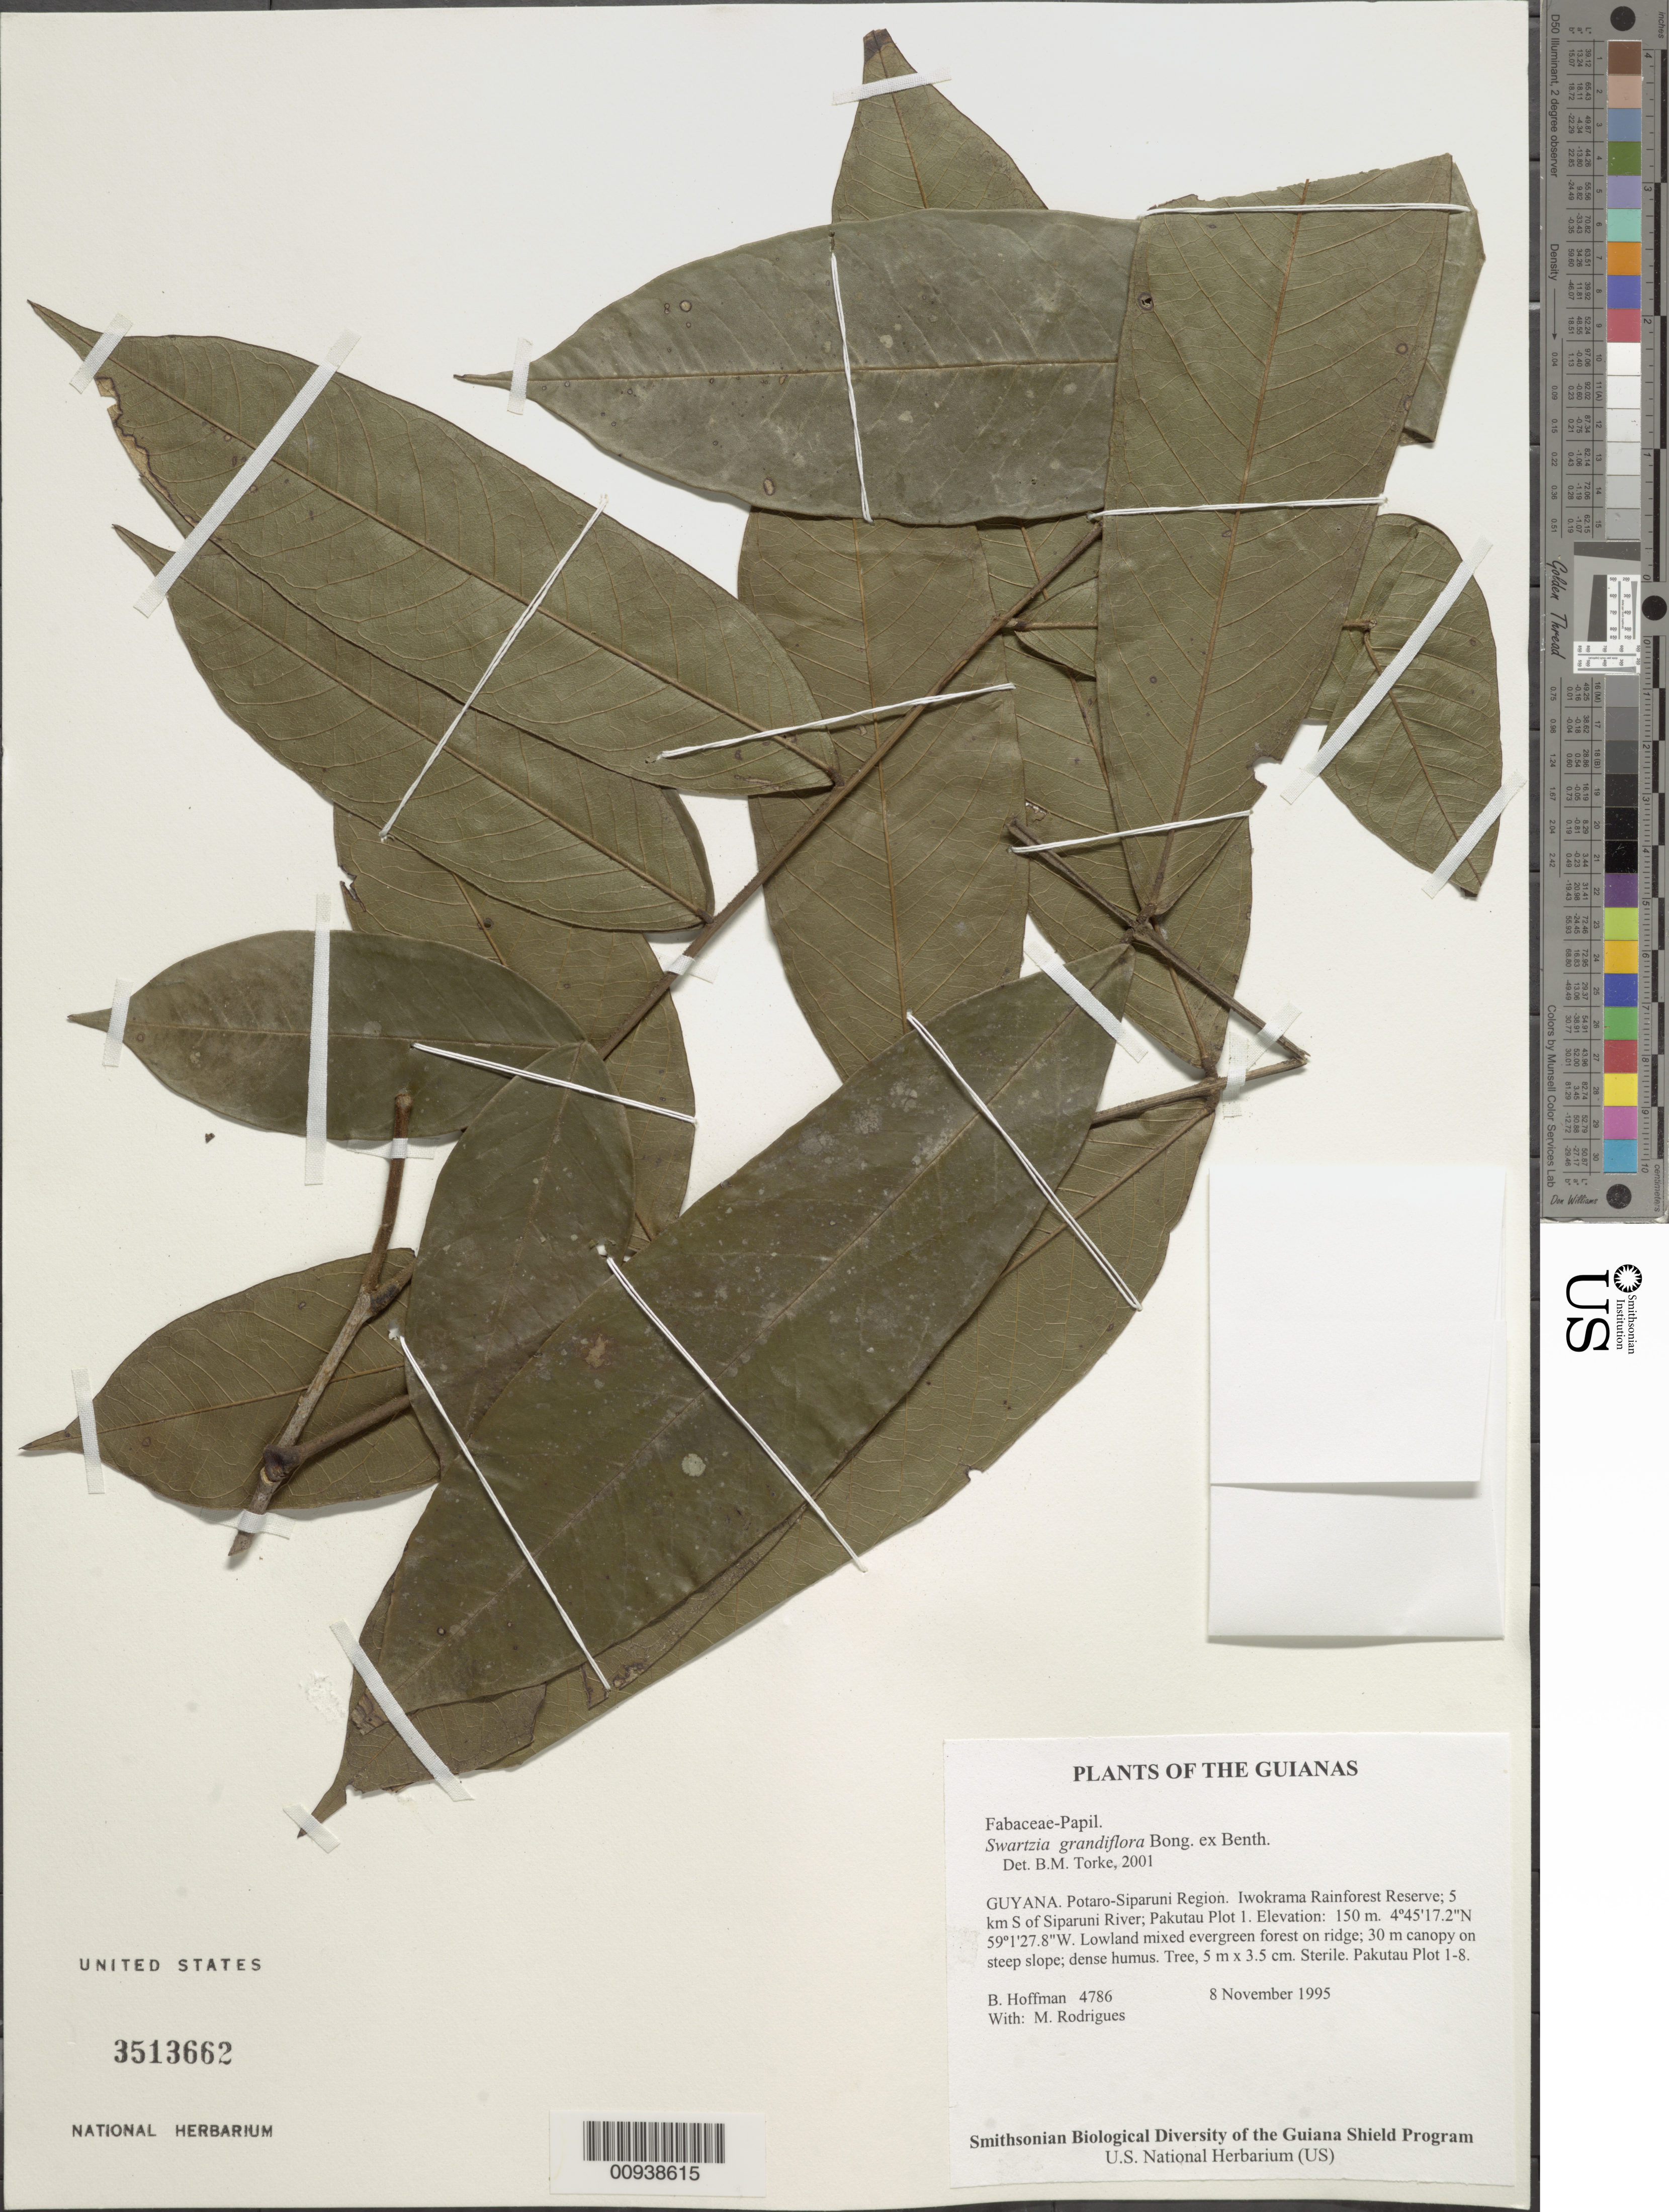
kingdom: Plantae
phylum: Tracheophyta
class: Magnoliopsida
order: Fabales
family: Fabaceae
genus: Swartzia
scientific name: Swartzia grandifolia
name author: Bong. ex Benth.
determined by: Torke, B. M., (MO)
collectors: B. Hoffman & M. T. Rodrigues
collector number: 4786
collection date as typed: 8 November 1995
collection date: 1995-11-08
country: Guyana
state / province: Potaro-Siparuni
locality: Iwokrama Rainforest Reserve; 5 km S of Siparuni River; Pakutau Plot 1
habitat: Lowland mixed evergreen forest on ridge; 30 m canopy on steep slope; dense humus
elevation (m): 150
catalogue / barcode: US 3513662